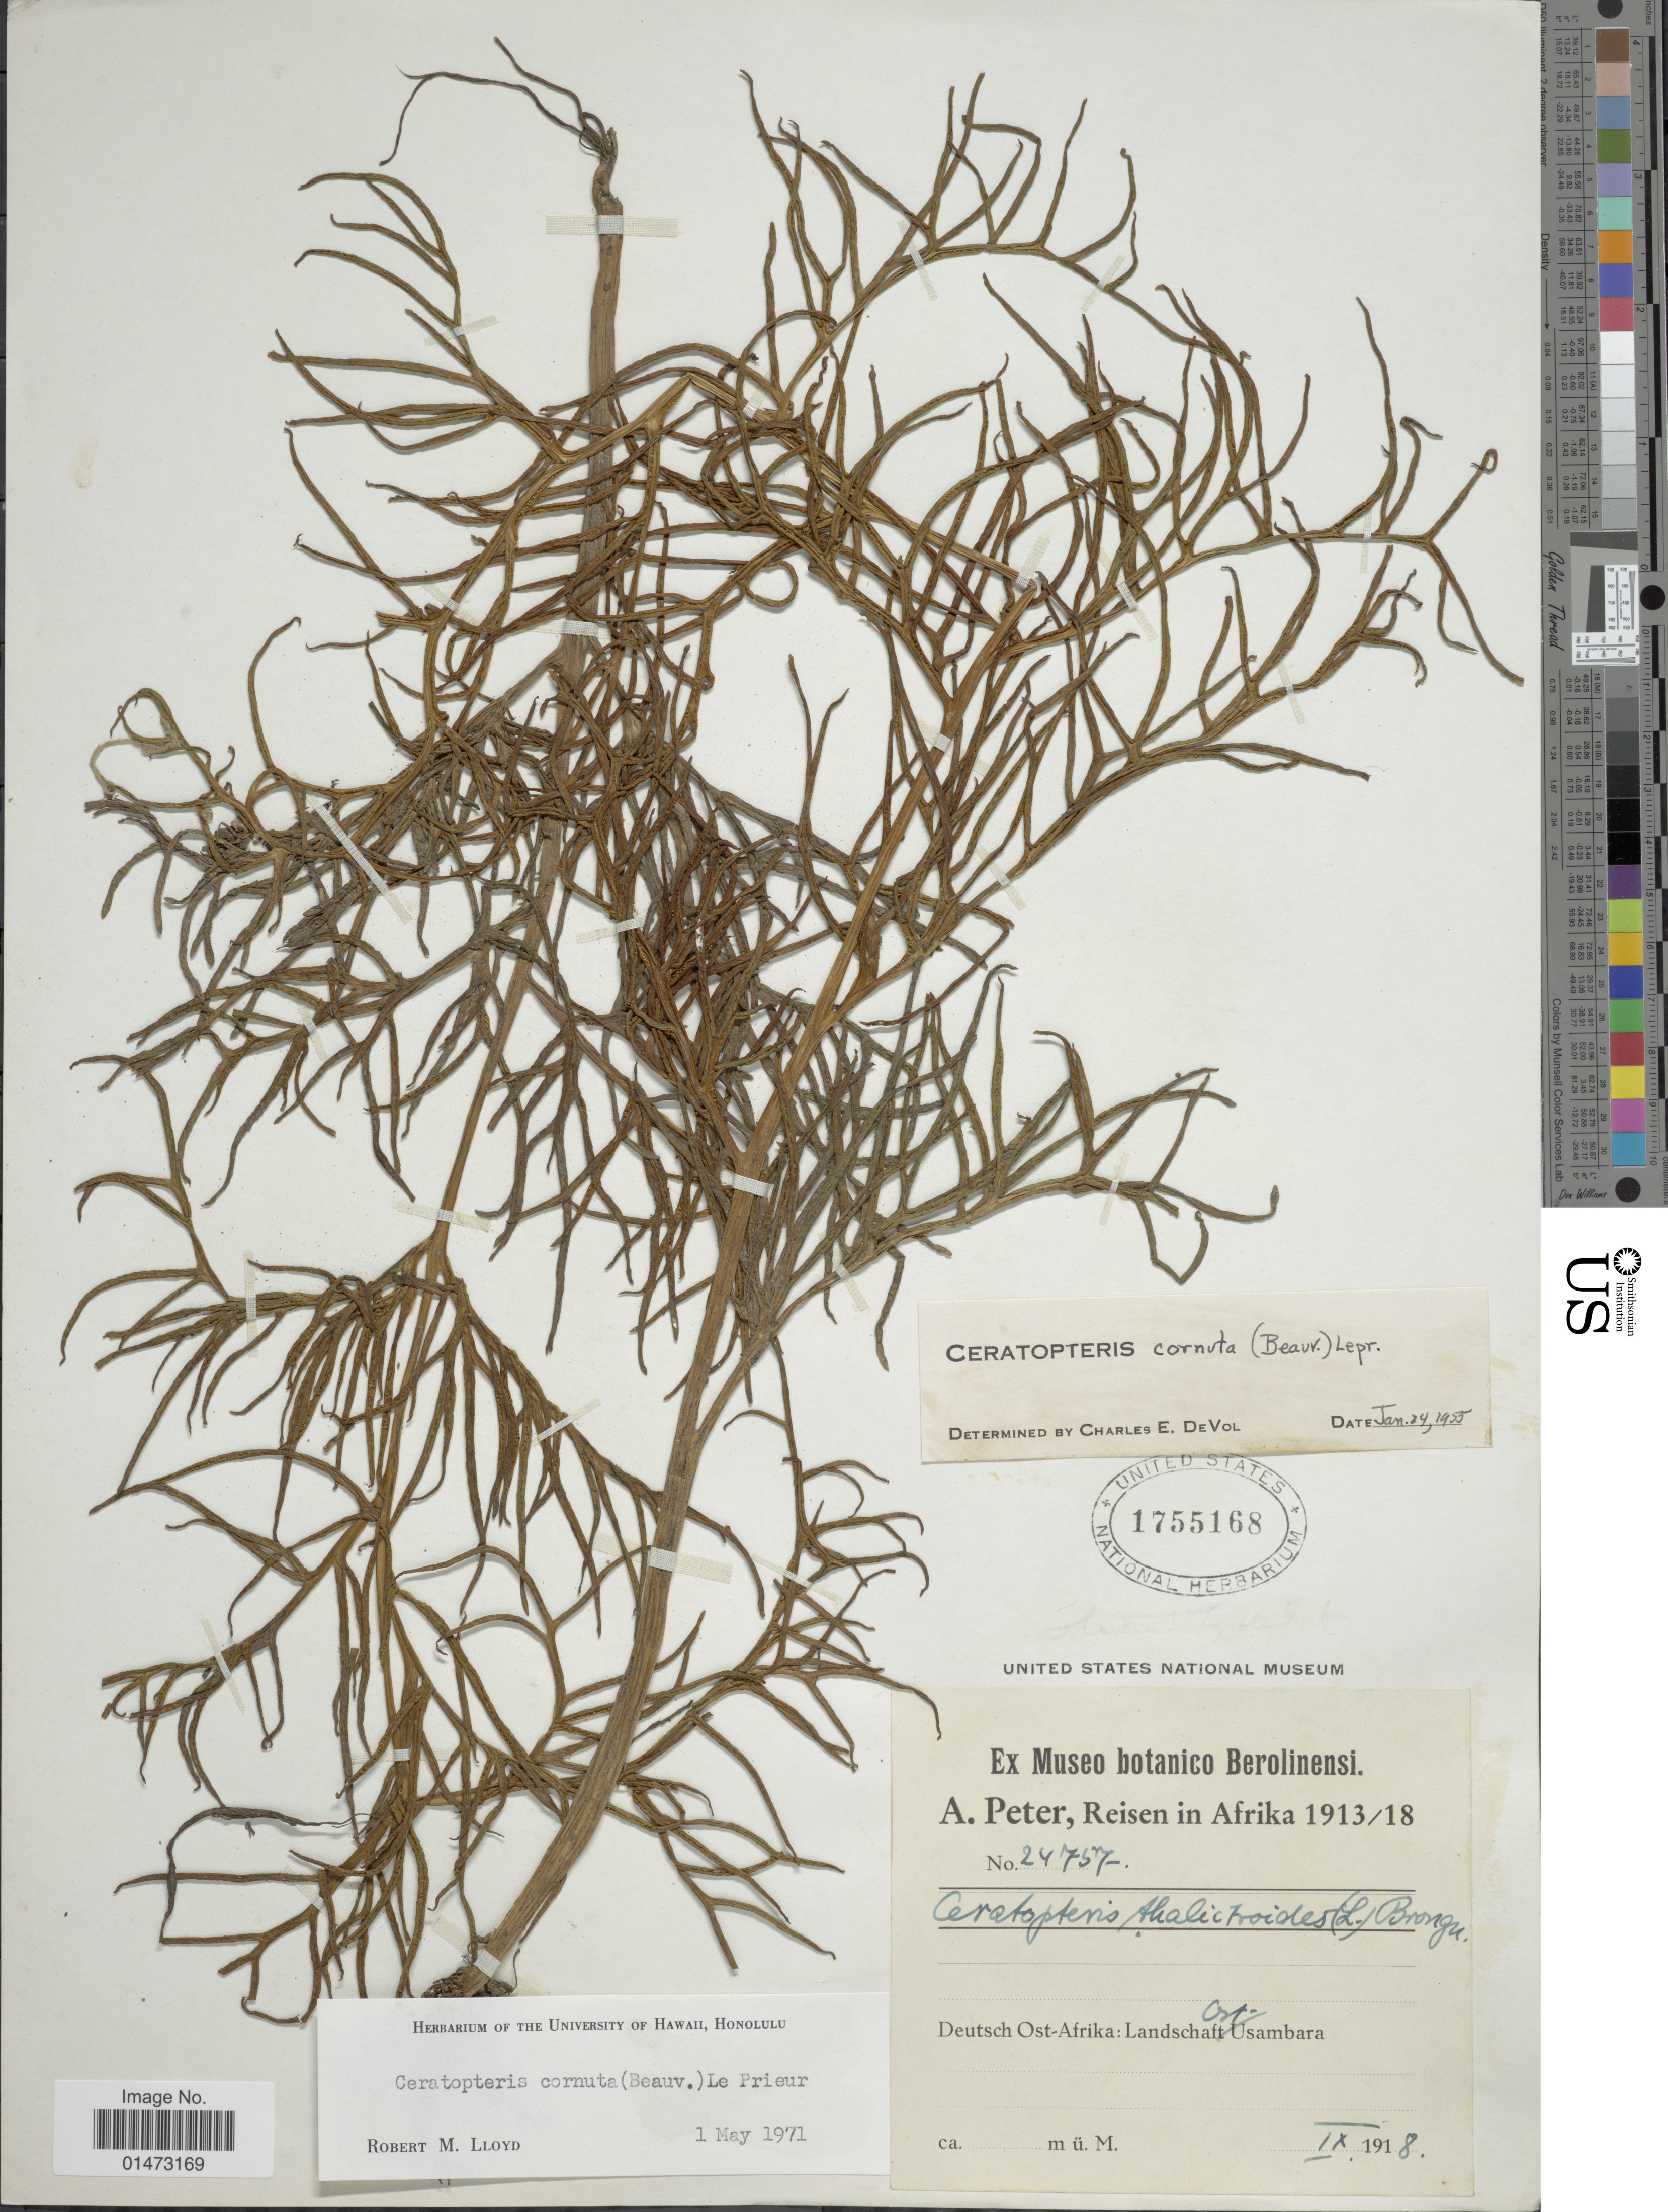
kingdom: Plantae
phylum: Tracheophyta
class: Polypodiopsida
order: Polypodiales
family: Pteridaceae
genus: Ceratopteris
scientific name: Ceratopteris cornuta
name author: (P. Beauv.) Le Prieur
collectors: A. Peter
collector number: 24757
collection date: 1918-09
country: Tanzania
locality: Deutsch Ost-Afrika: Landschaft Ost Usambara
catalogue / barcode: US 1755168